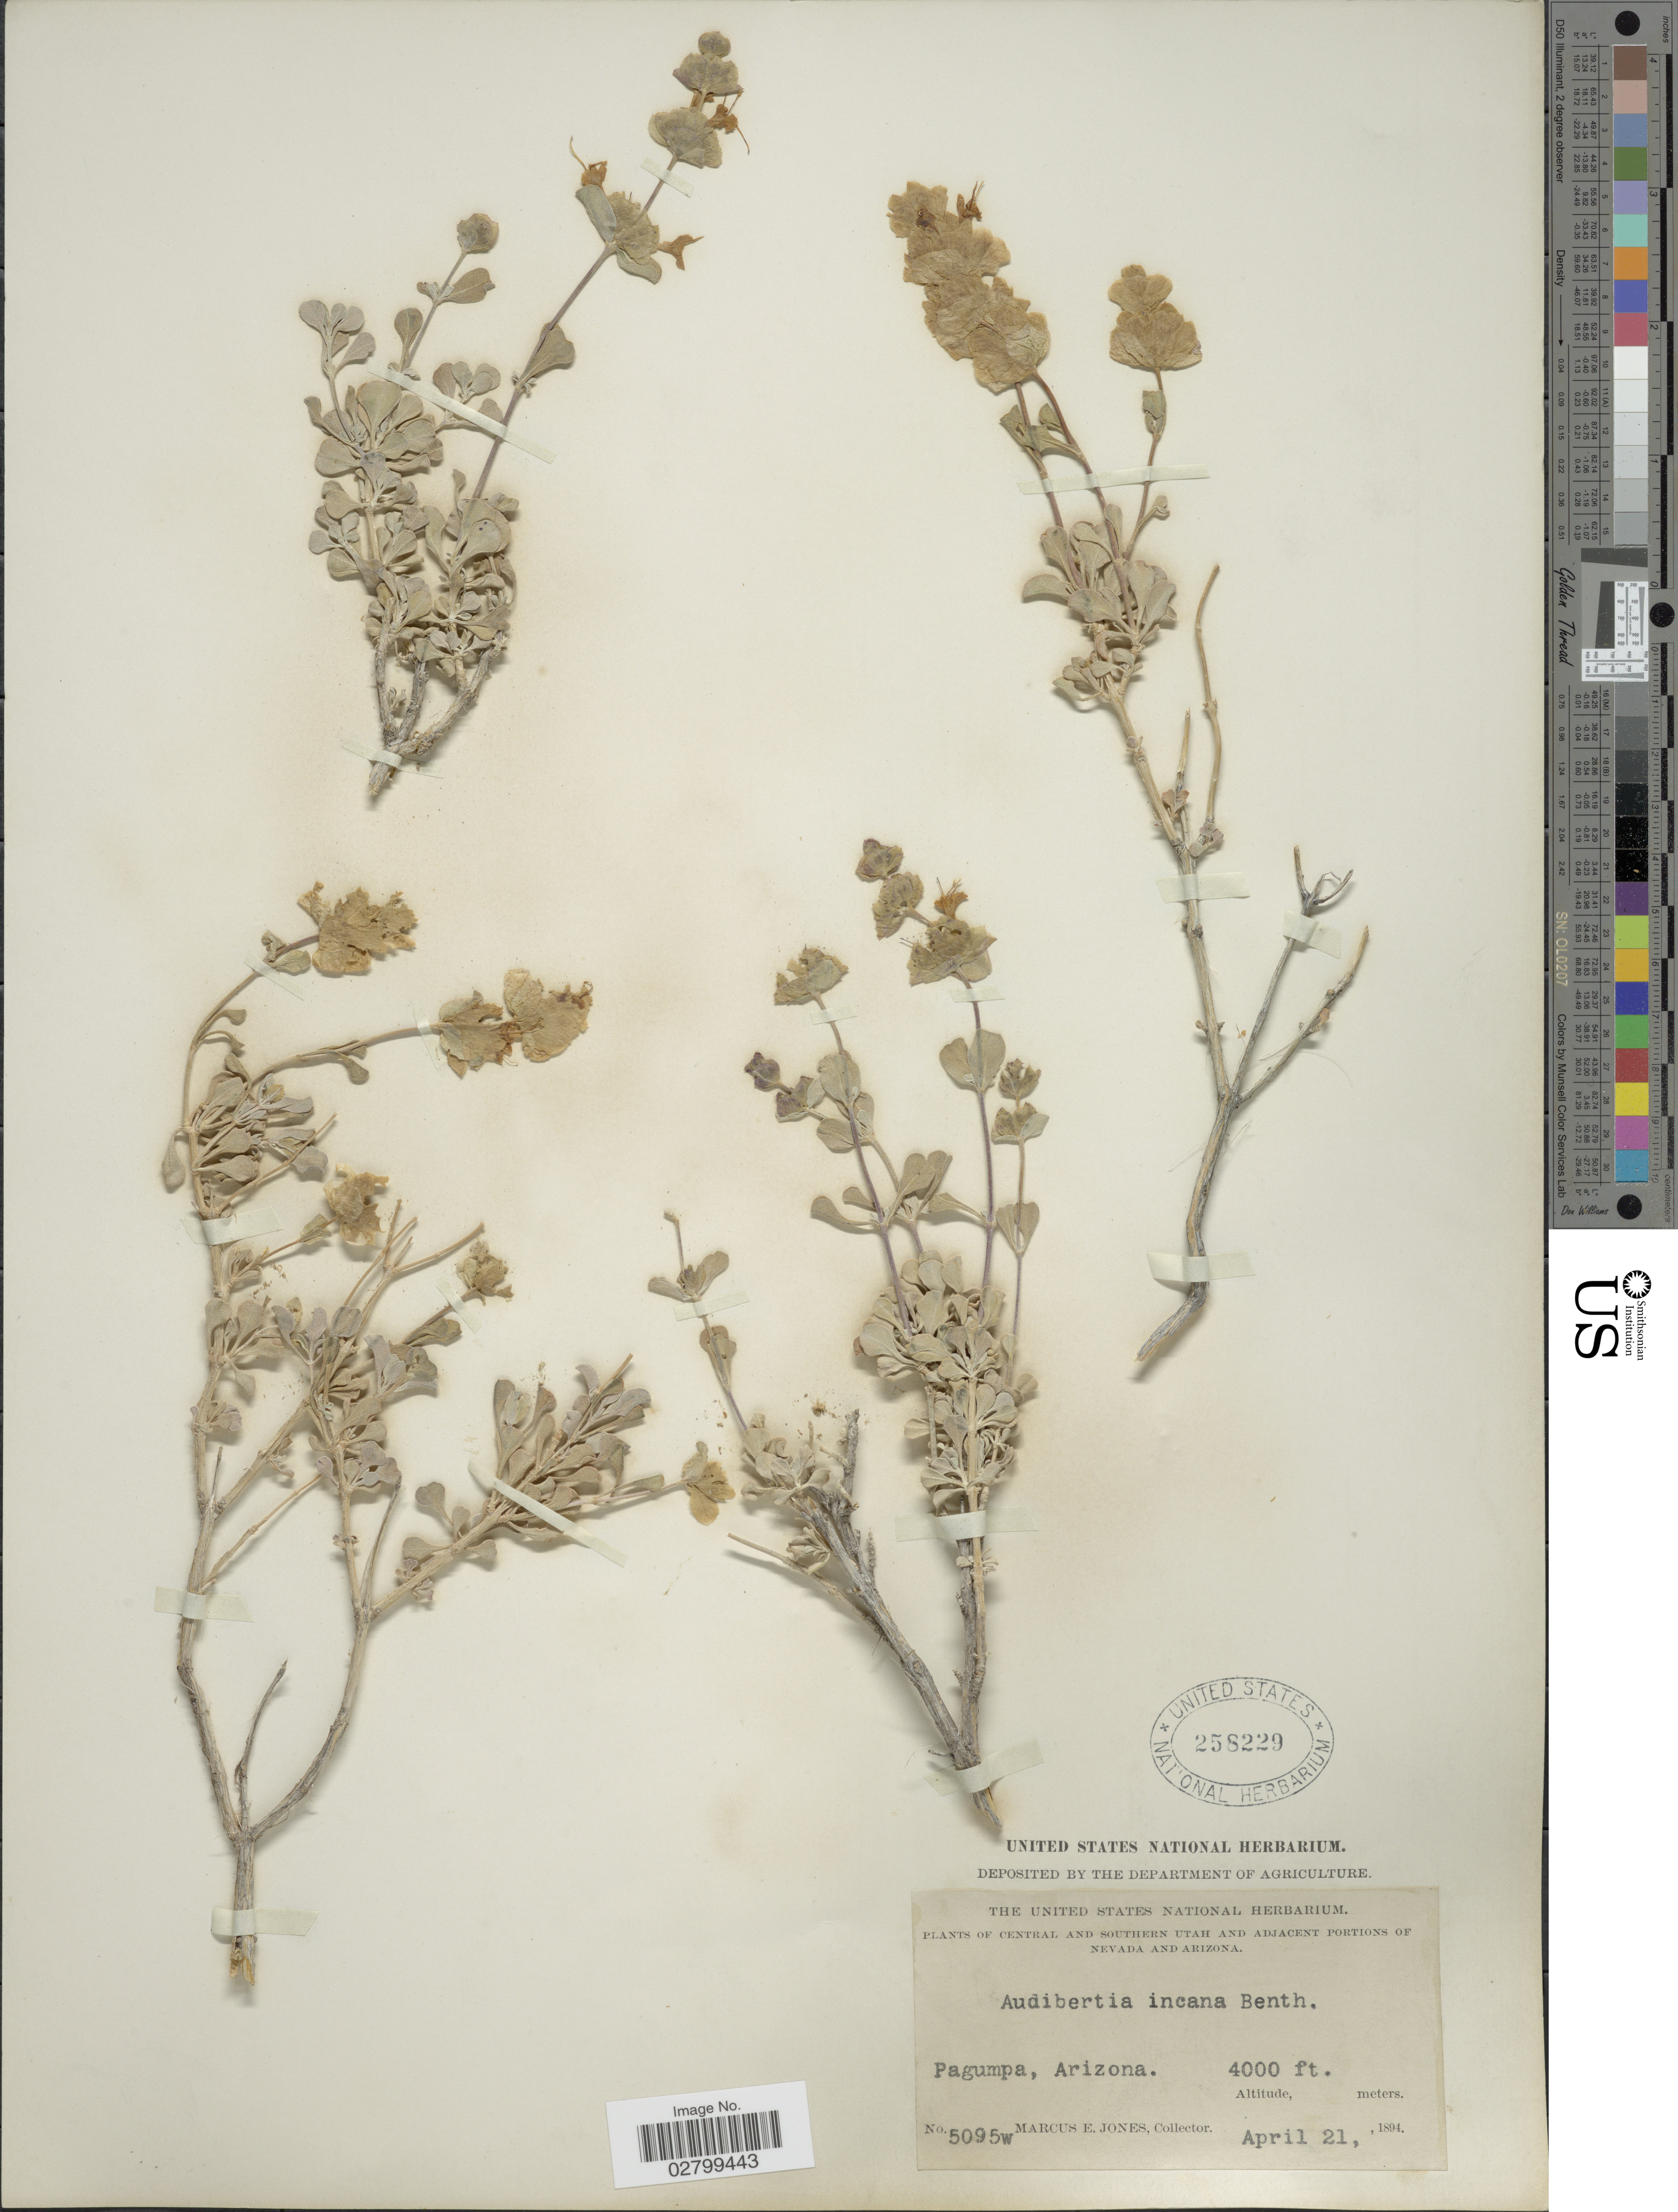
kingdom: Plantae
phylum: Tracheophyta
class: Magnoliopsida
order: Lamiales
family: Lamiaceae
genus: Salvia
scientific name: Salvia dorrii var. incana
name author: (Benth.) Strachan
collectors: M. E. Jones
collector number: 5095w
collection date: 1894-04-21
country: United States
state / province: Arizona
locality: Pagumpa.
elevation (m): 1219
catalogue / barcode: US 258229